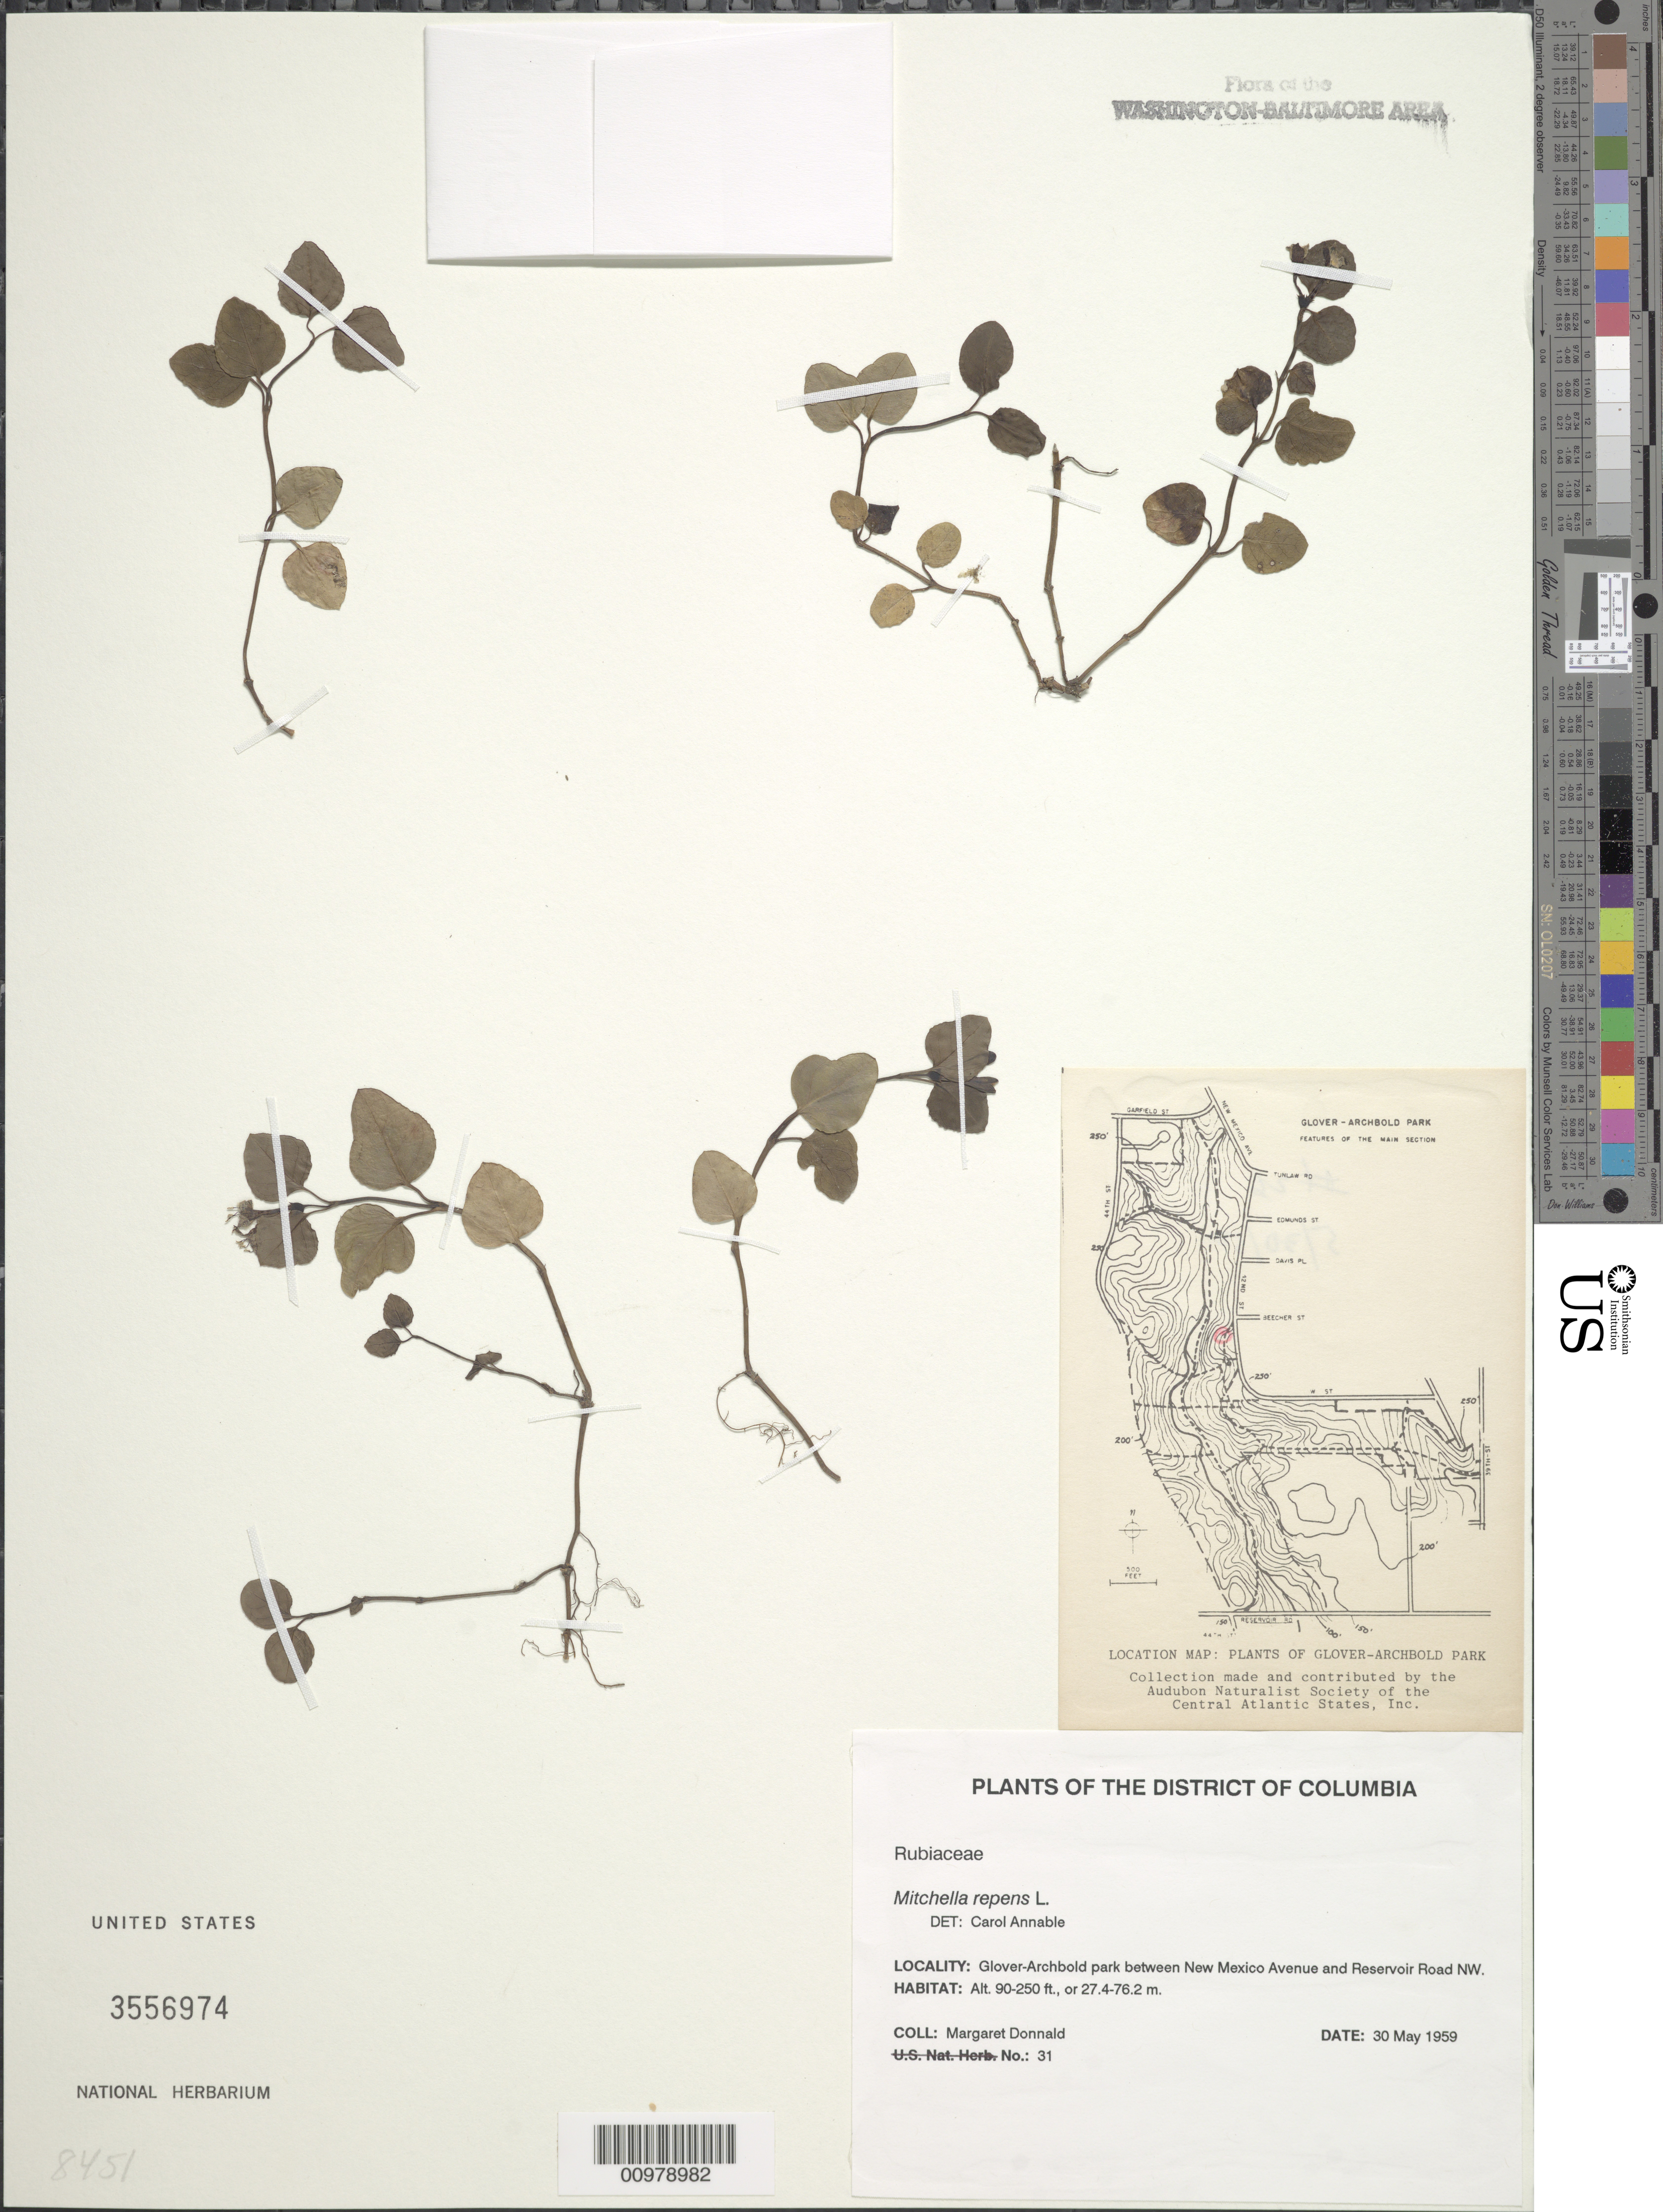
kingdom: Plantae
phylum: Tracheophyta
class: Magnoliopsida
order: Gentianales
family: Rubiaceae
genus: Mitchella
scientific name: Mitchella repens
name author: L.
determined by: Annable, C. R.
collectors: M. Donnald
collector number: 31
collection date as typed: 30 May 1959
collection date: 1959-05-30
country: United States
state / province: District of Columbia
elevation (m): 27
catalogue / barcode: US 3556974